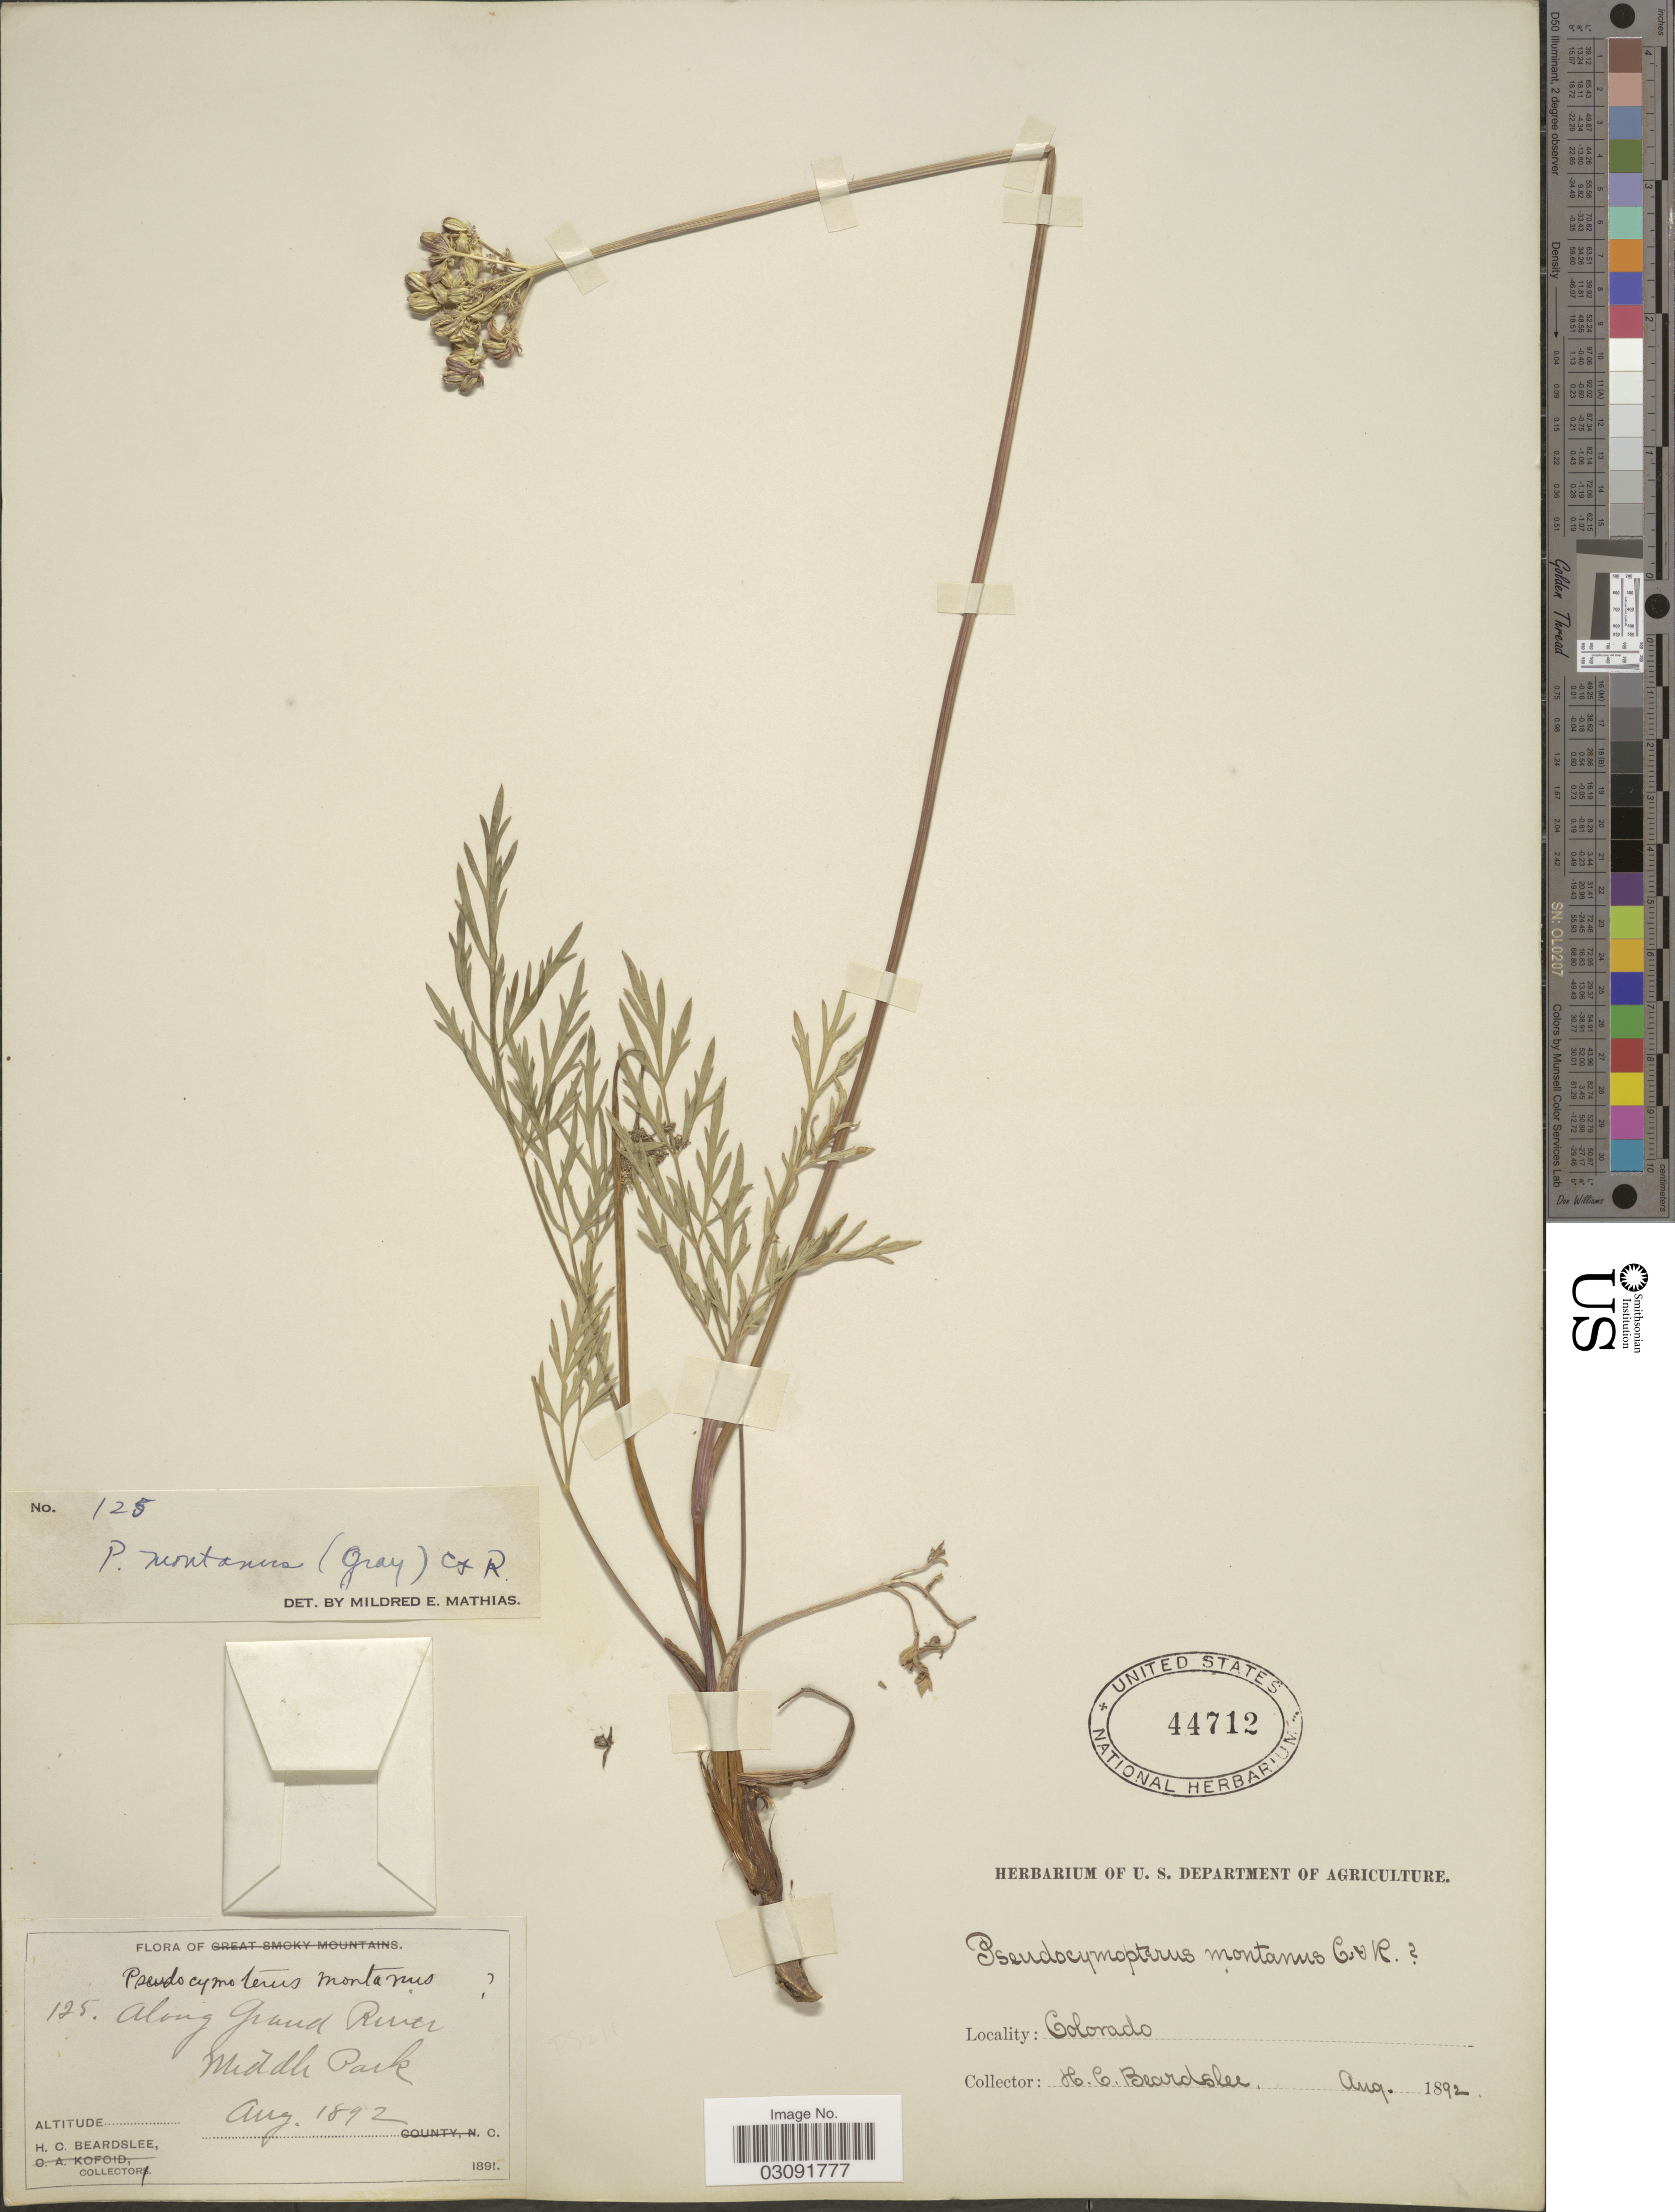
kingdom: Plantae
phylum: Tracheophyta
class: Magnoliopsida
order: Apiales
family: Apiaceae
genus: Pseudocymopterus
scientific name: Pseudocymopterus montanus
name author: (A. Gray) J.M. Coult. & Rose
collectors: H. Beardslee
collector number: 125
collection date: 1892-08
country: United States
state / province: Colorado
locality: Along Grand River, Middle Park.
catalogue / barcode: US 44712